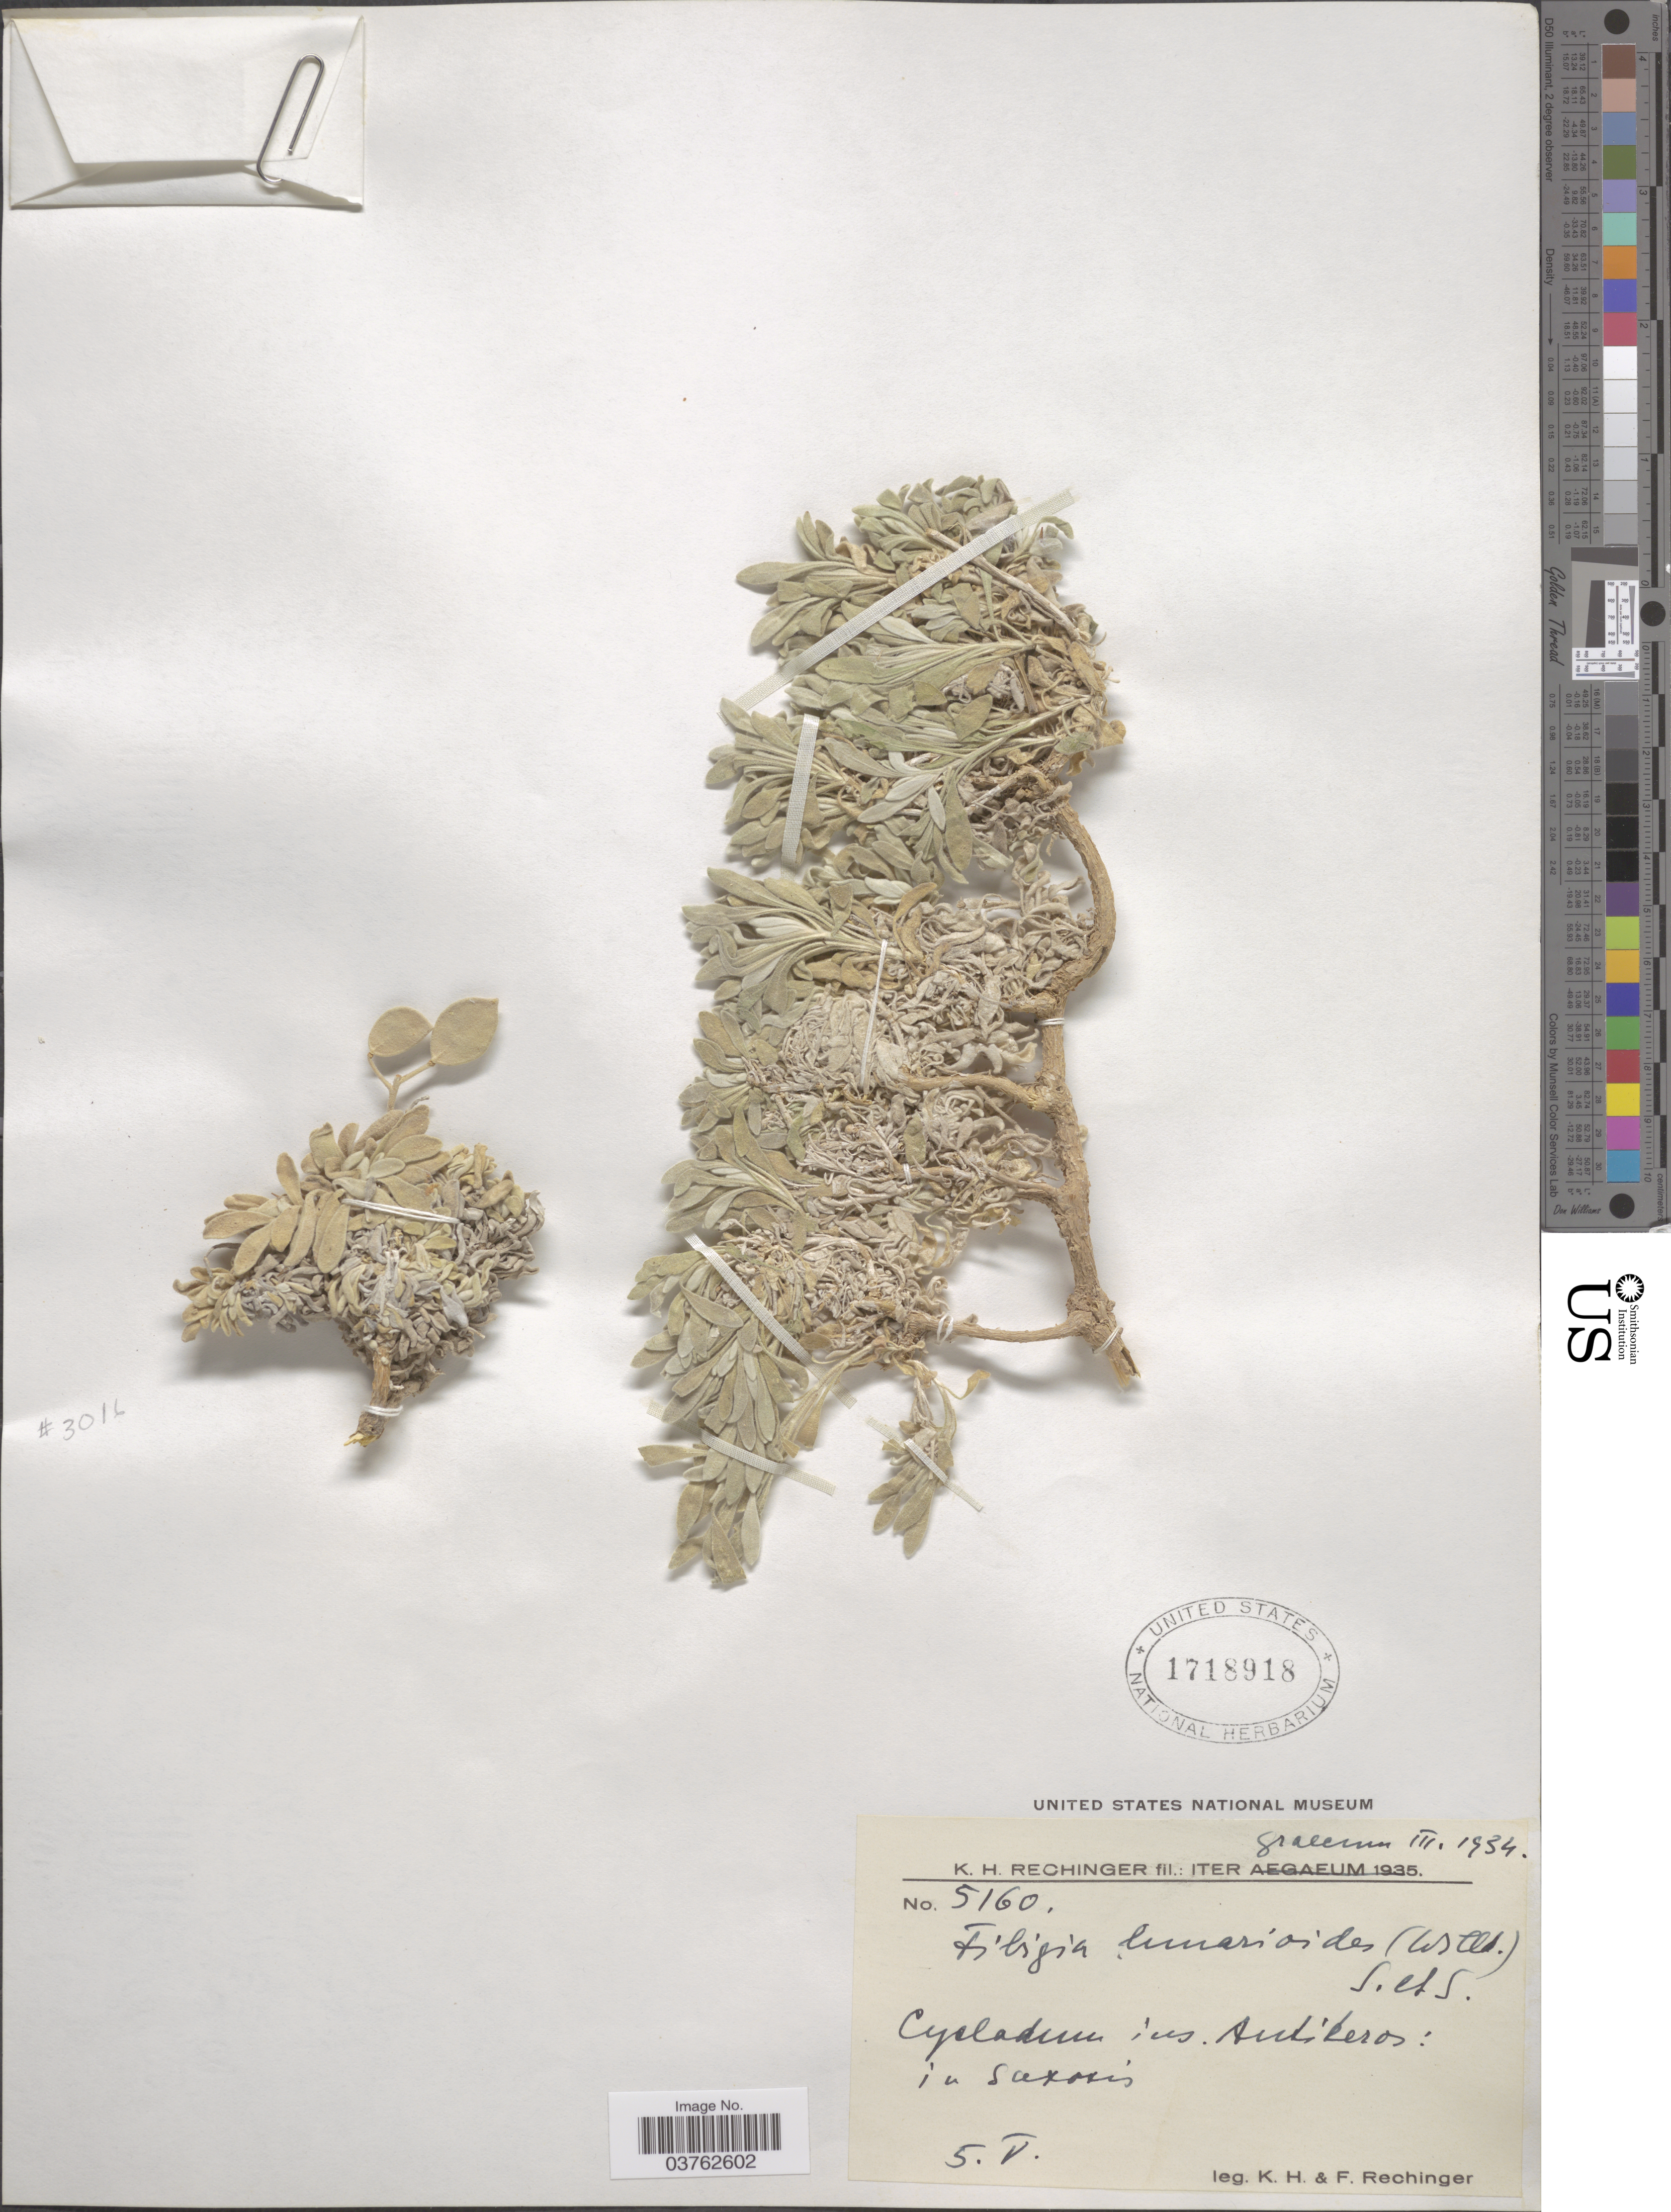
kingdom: Plantae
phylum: Tracheophyta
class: Magnoliopsida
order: Brassicales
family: Brassicaceae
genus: Fibigia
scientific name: Fibigia lunarioides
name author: (Willd.) Sweet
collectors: K. H. Rechinger & F. Rechinger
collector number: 5160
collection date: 1934-05-05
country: Greece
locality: Iter Graecum. Cysladum ins. Antikleros: in Saxosis.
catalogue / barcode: US 1718918